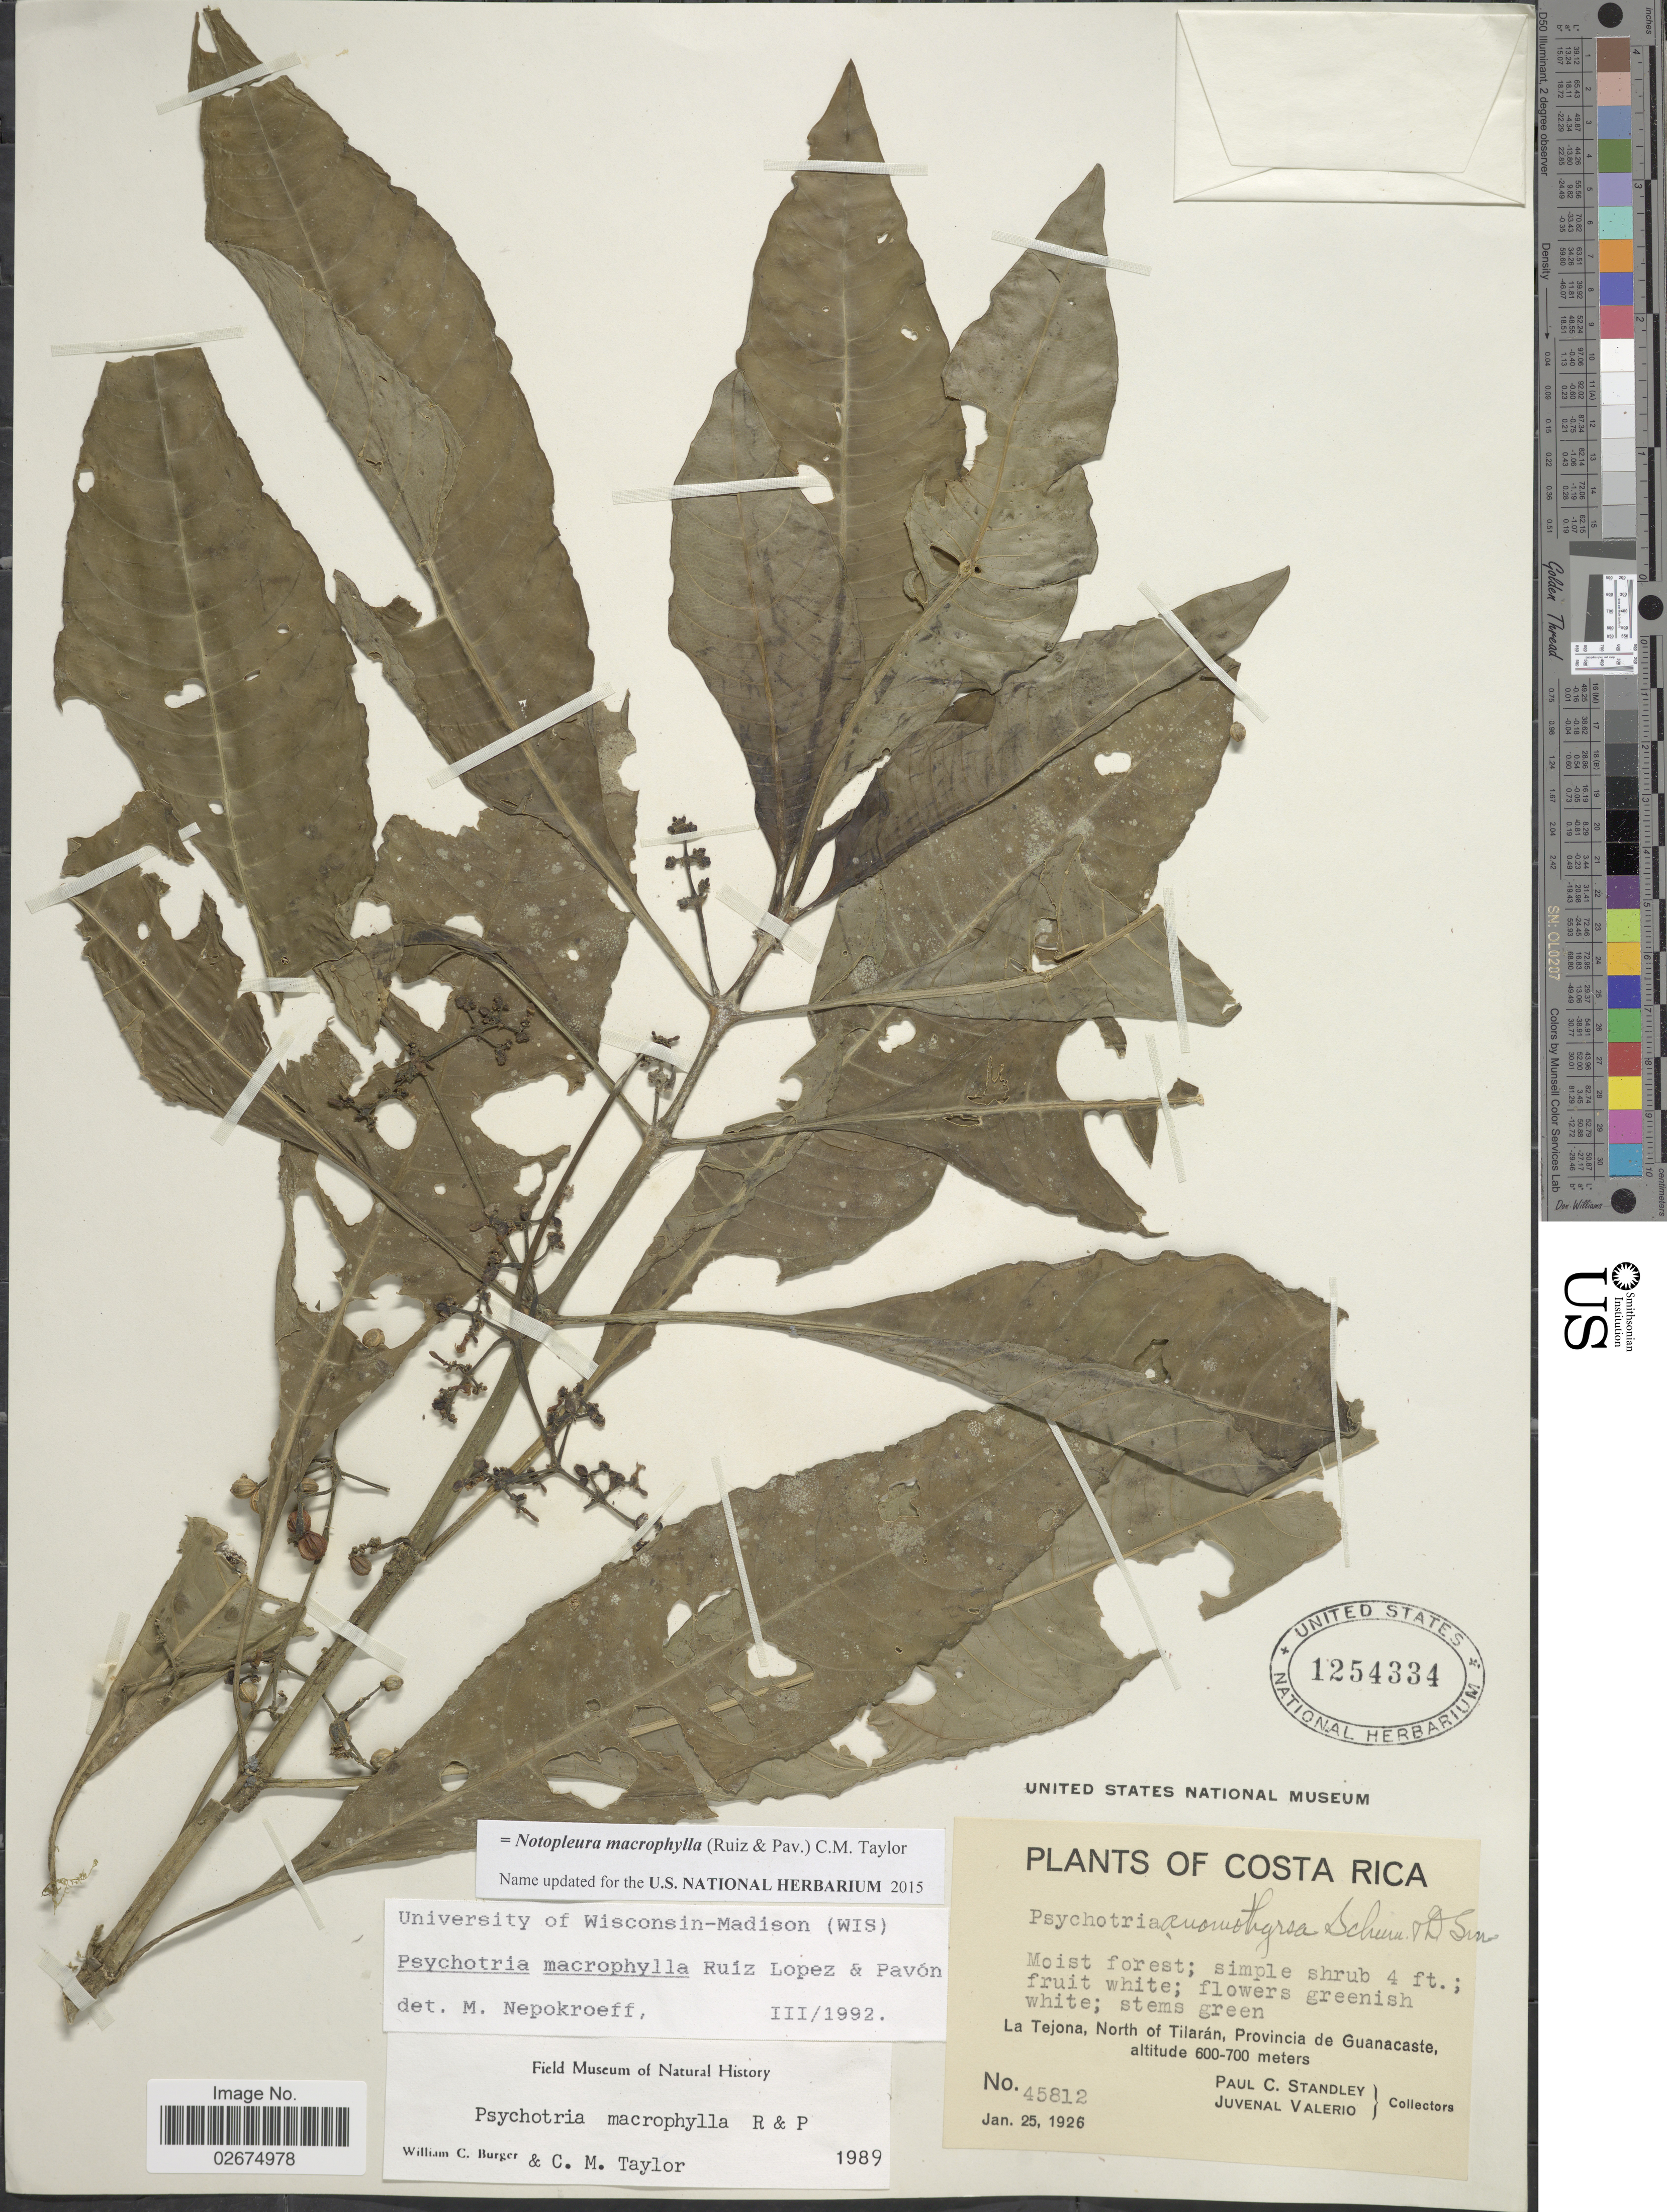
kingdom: Plantae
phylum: Tracheophyta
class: Magnoliopsida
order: Gentianales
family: Rubiaceae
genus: Notopleura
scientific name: Notopleura macrophylla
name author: (Ruiz & Pav.) C.M. Taylor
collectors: P. C. Standley & J. Valerio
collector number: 45812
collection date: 1926-01-25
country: Costa Rica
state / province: Guanacaste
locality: La Tejona, North of Tilarán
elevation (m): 600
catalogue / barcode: US 1254334